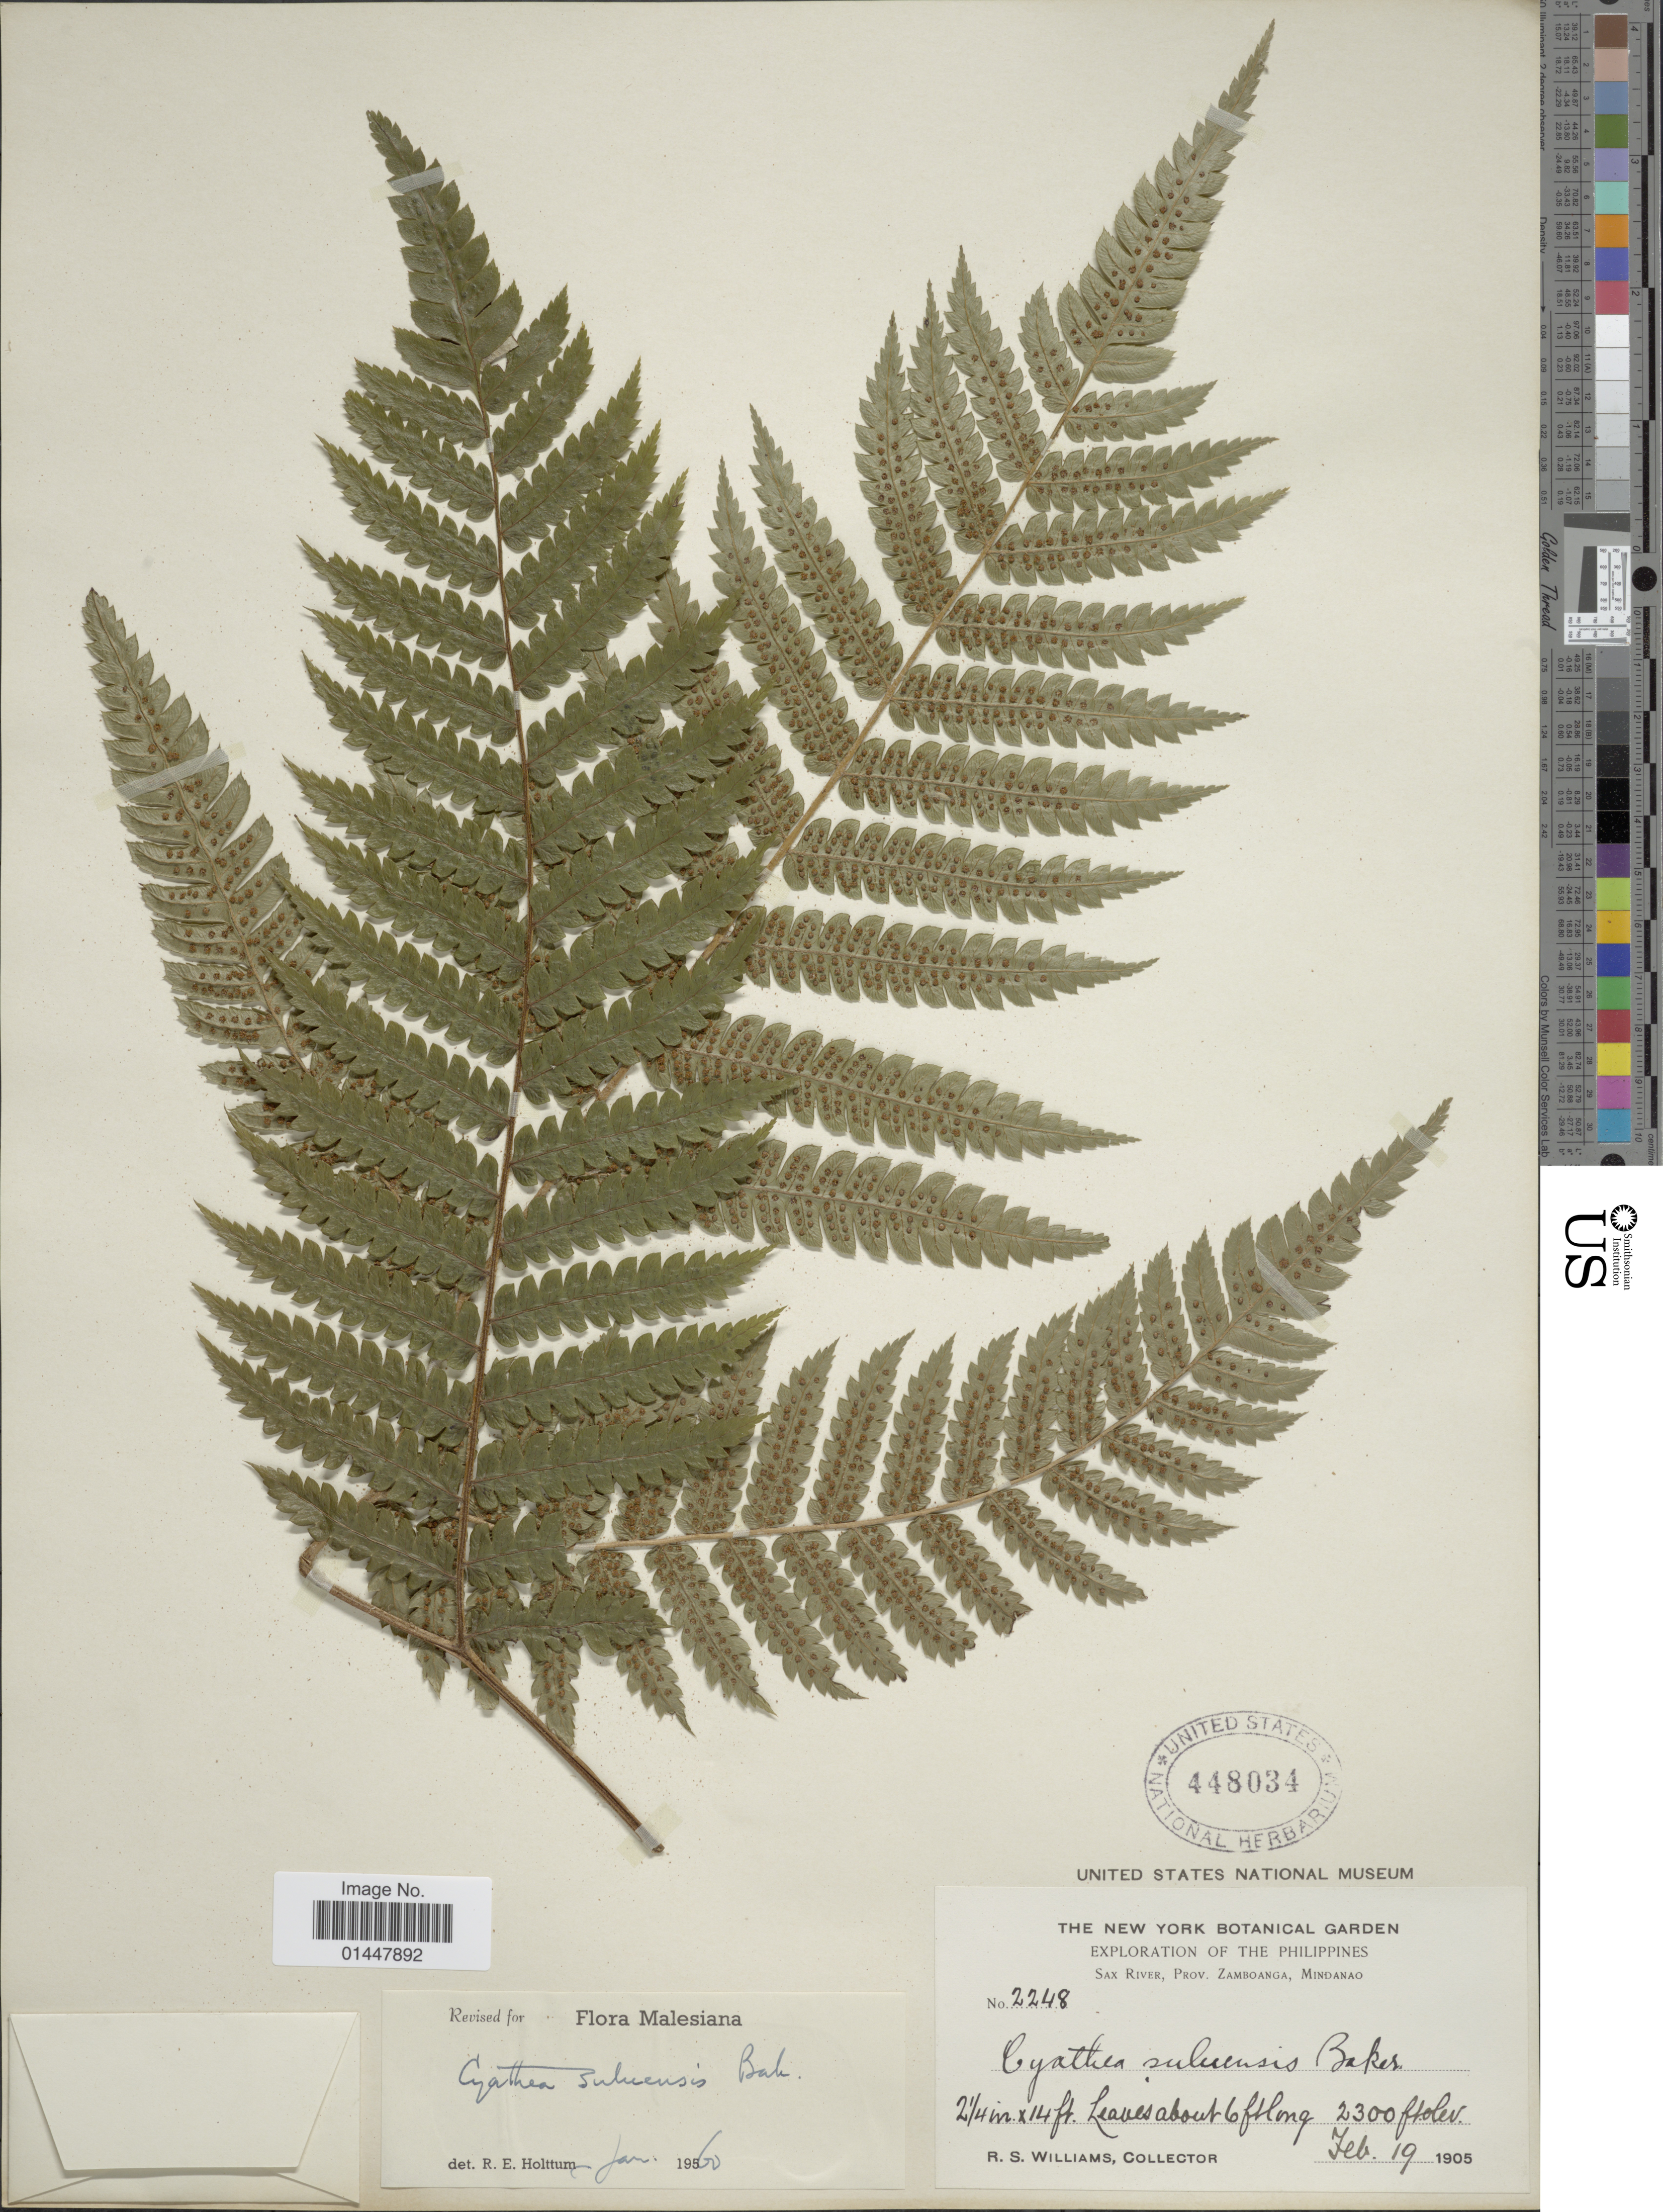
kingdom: Plantae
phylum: Tracheophyta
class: Polypodiopsida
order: Cyatheales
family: Cyatheaceae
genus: Sphaeropteris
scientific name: Sphaeropteris suluensis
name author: (Baker) R.M. Tryon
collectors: R. S. Williams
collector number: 2248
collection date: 1905-02-19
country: Philippines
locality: Sax River, Prov. Zamboanga, Mindanao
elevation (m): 701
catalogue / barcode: US 448034